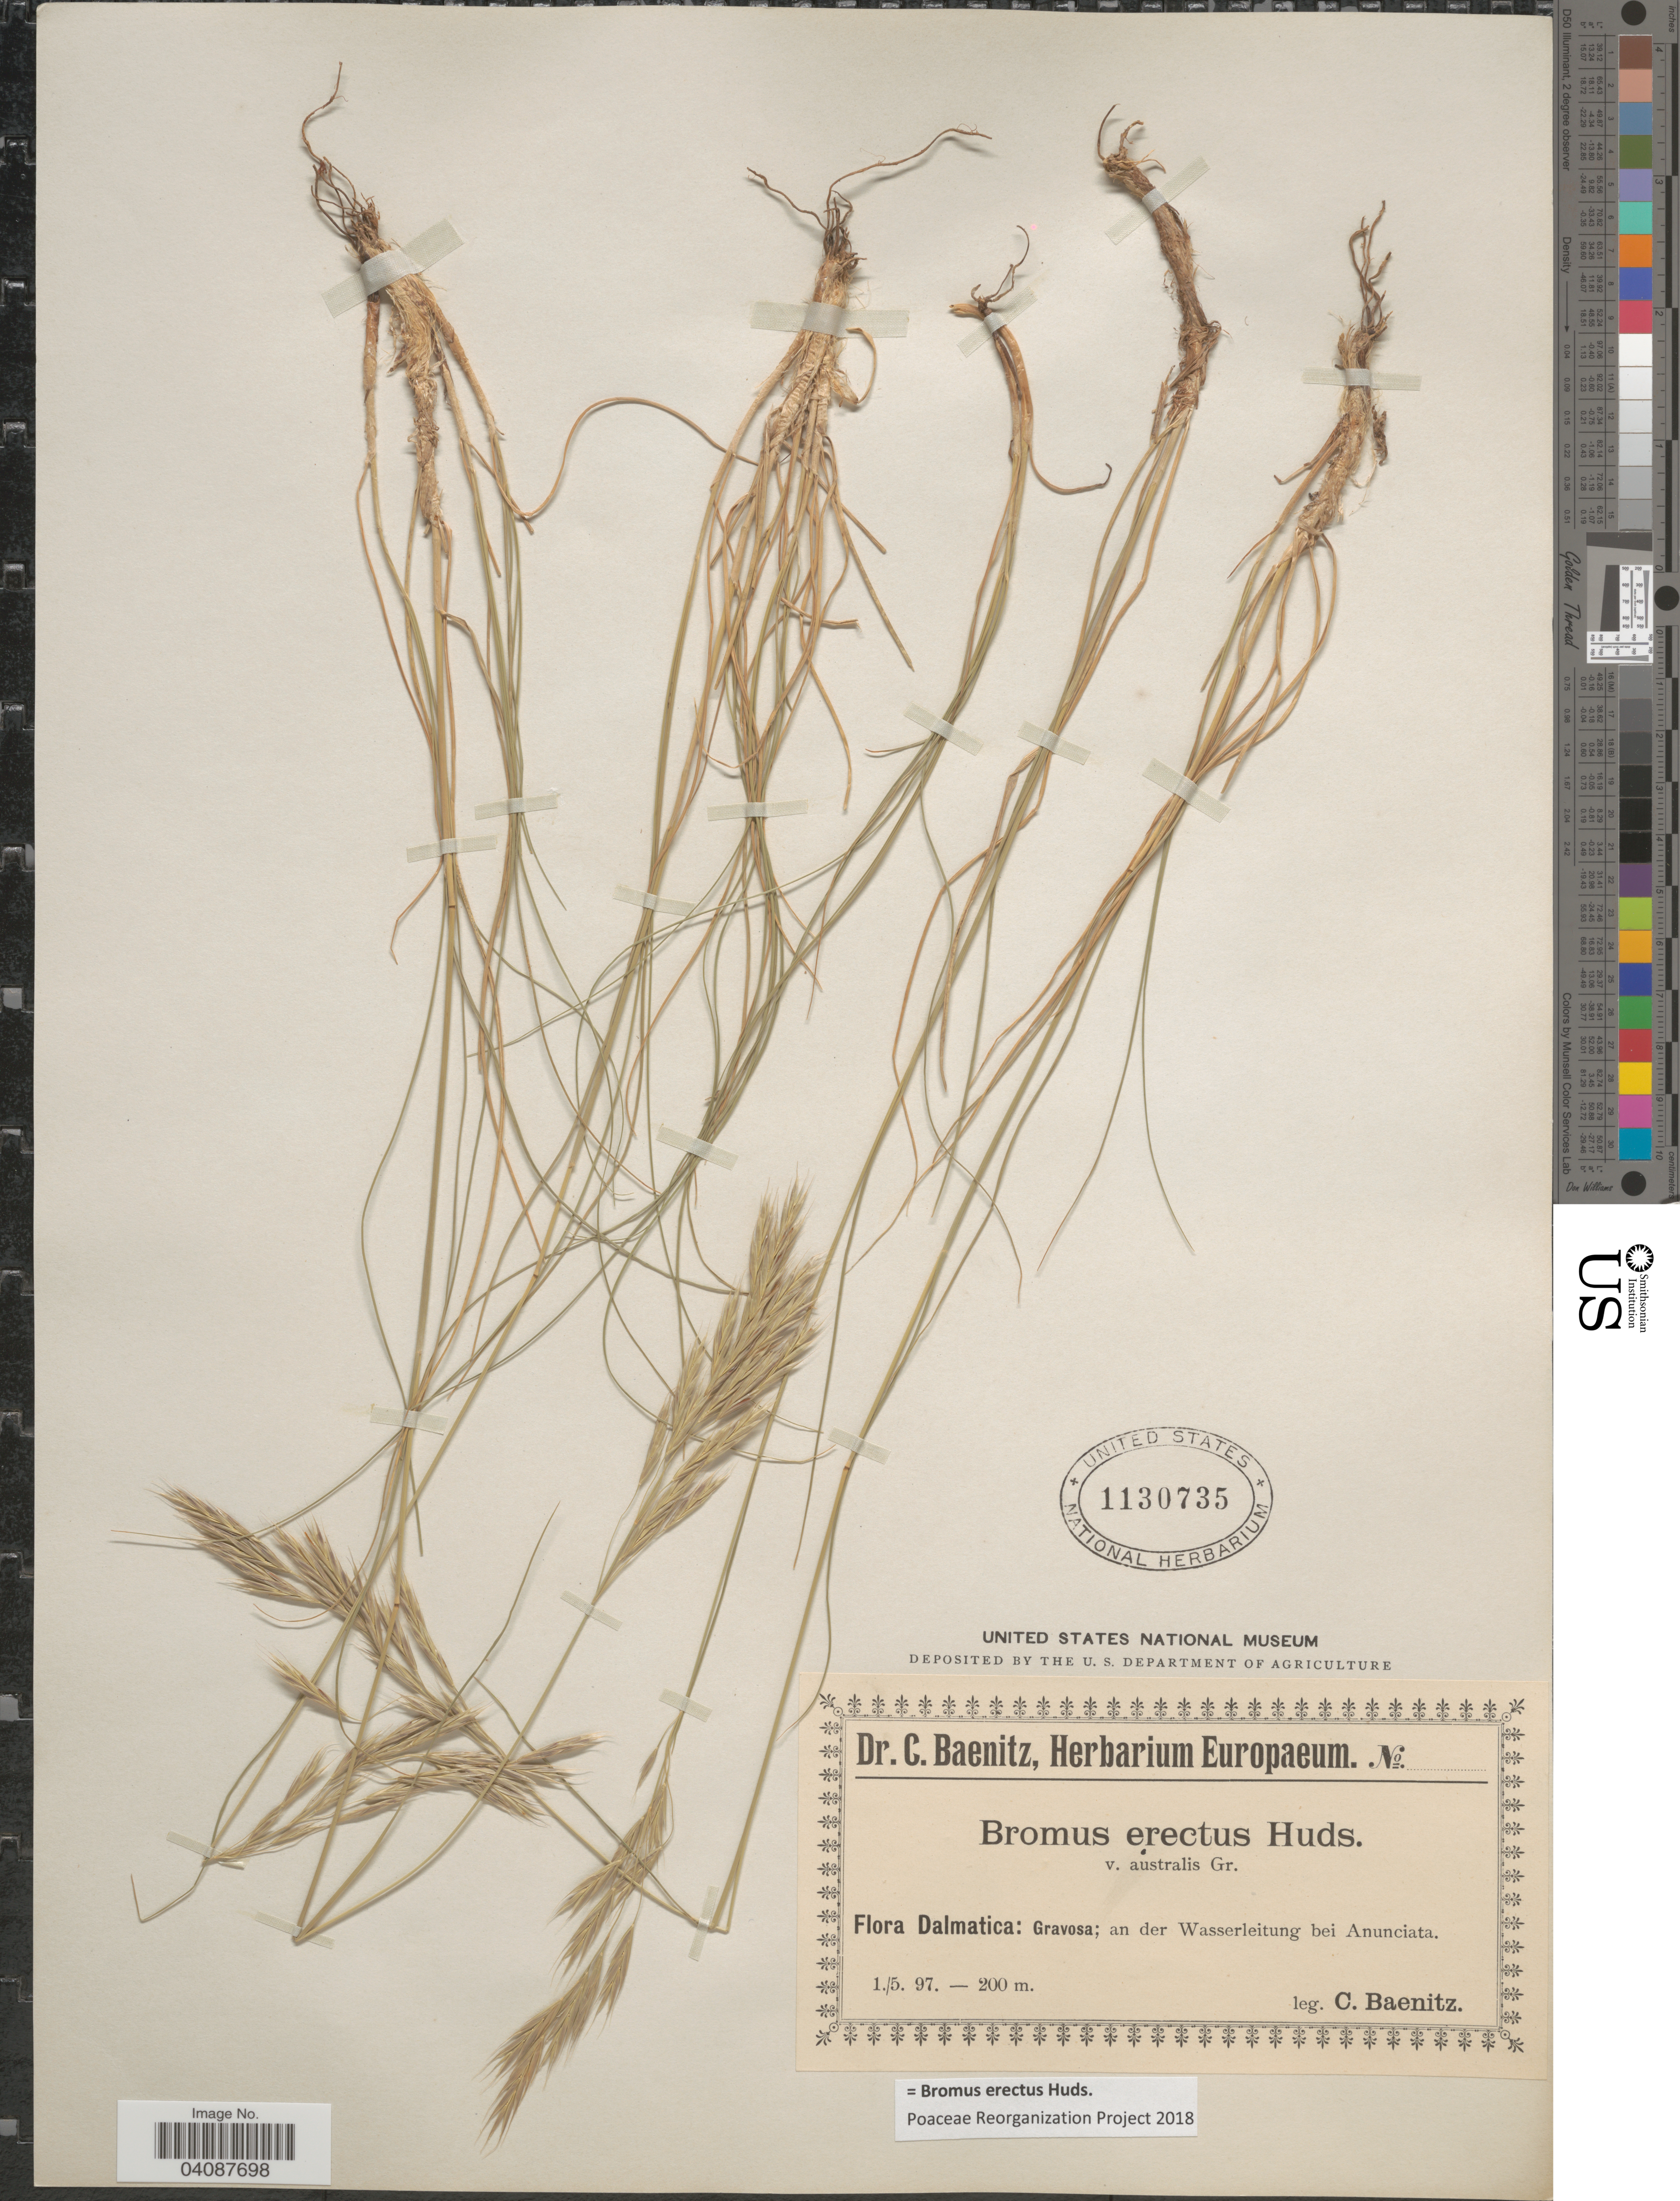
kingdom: Plantae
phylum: Tracheophyta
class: Liliopsida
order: Poales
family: Poaceae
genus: Bromus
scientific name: Bromus erectus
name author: Huds.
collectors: C. G. Baenitz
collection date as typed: Transcribed d/m/y: 1/5/97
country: Croatia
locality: Dalmatica: Gravosa; an der Wasserleitung bei Anunciata.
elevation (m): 200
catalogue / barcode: US 1130735